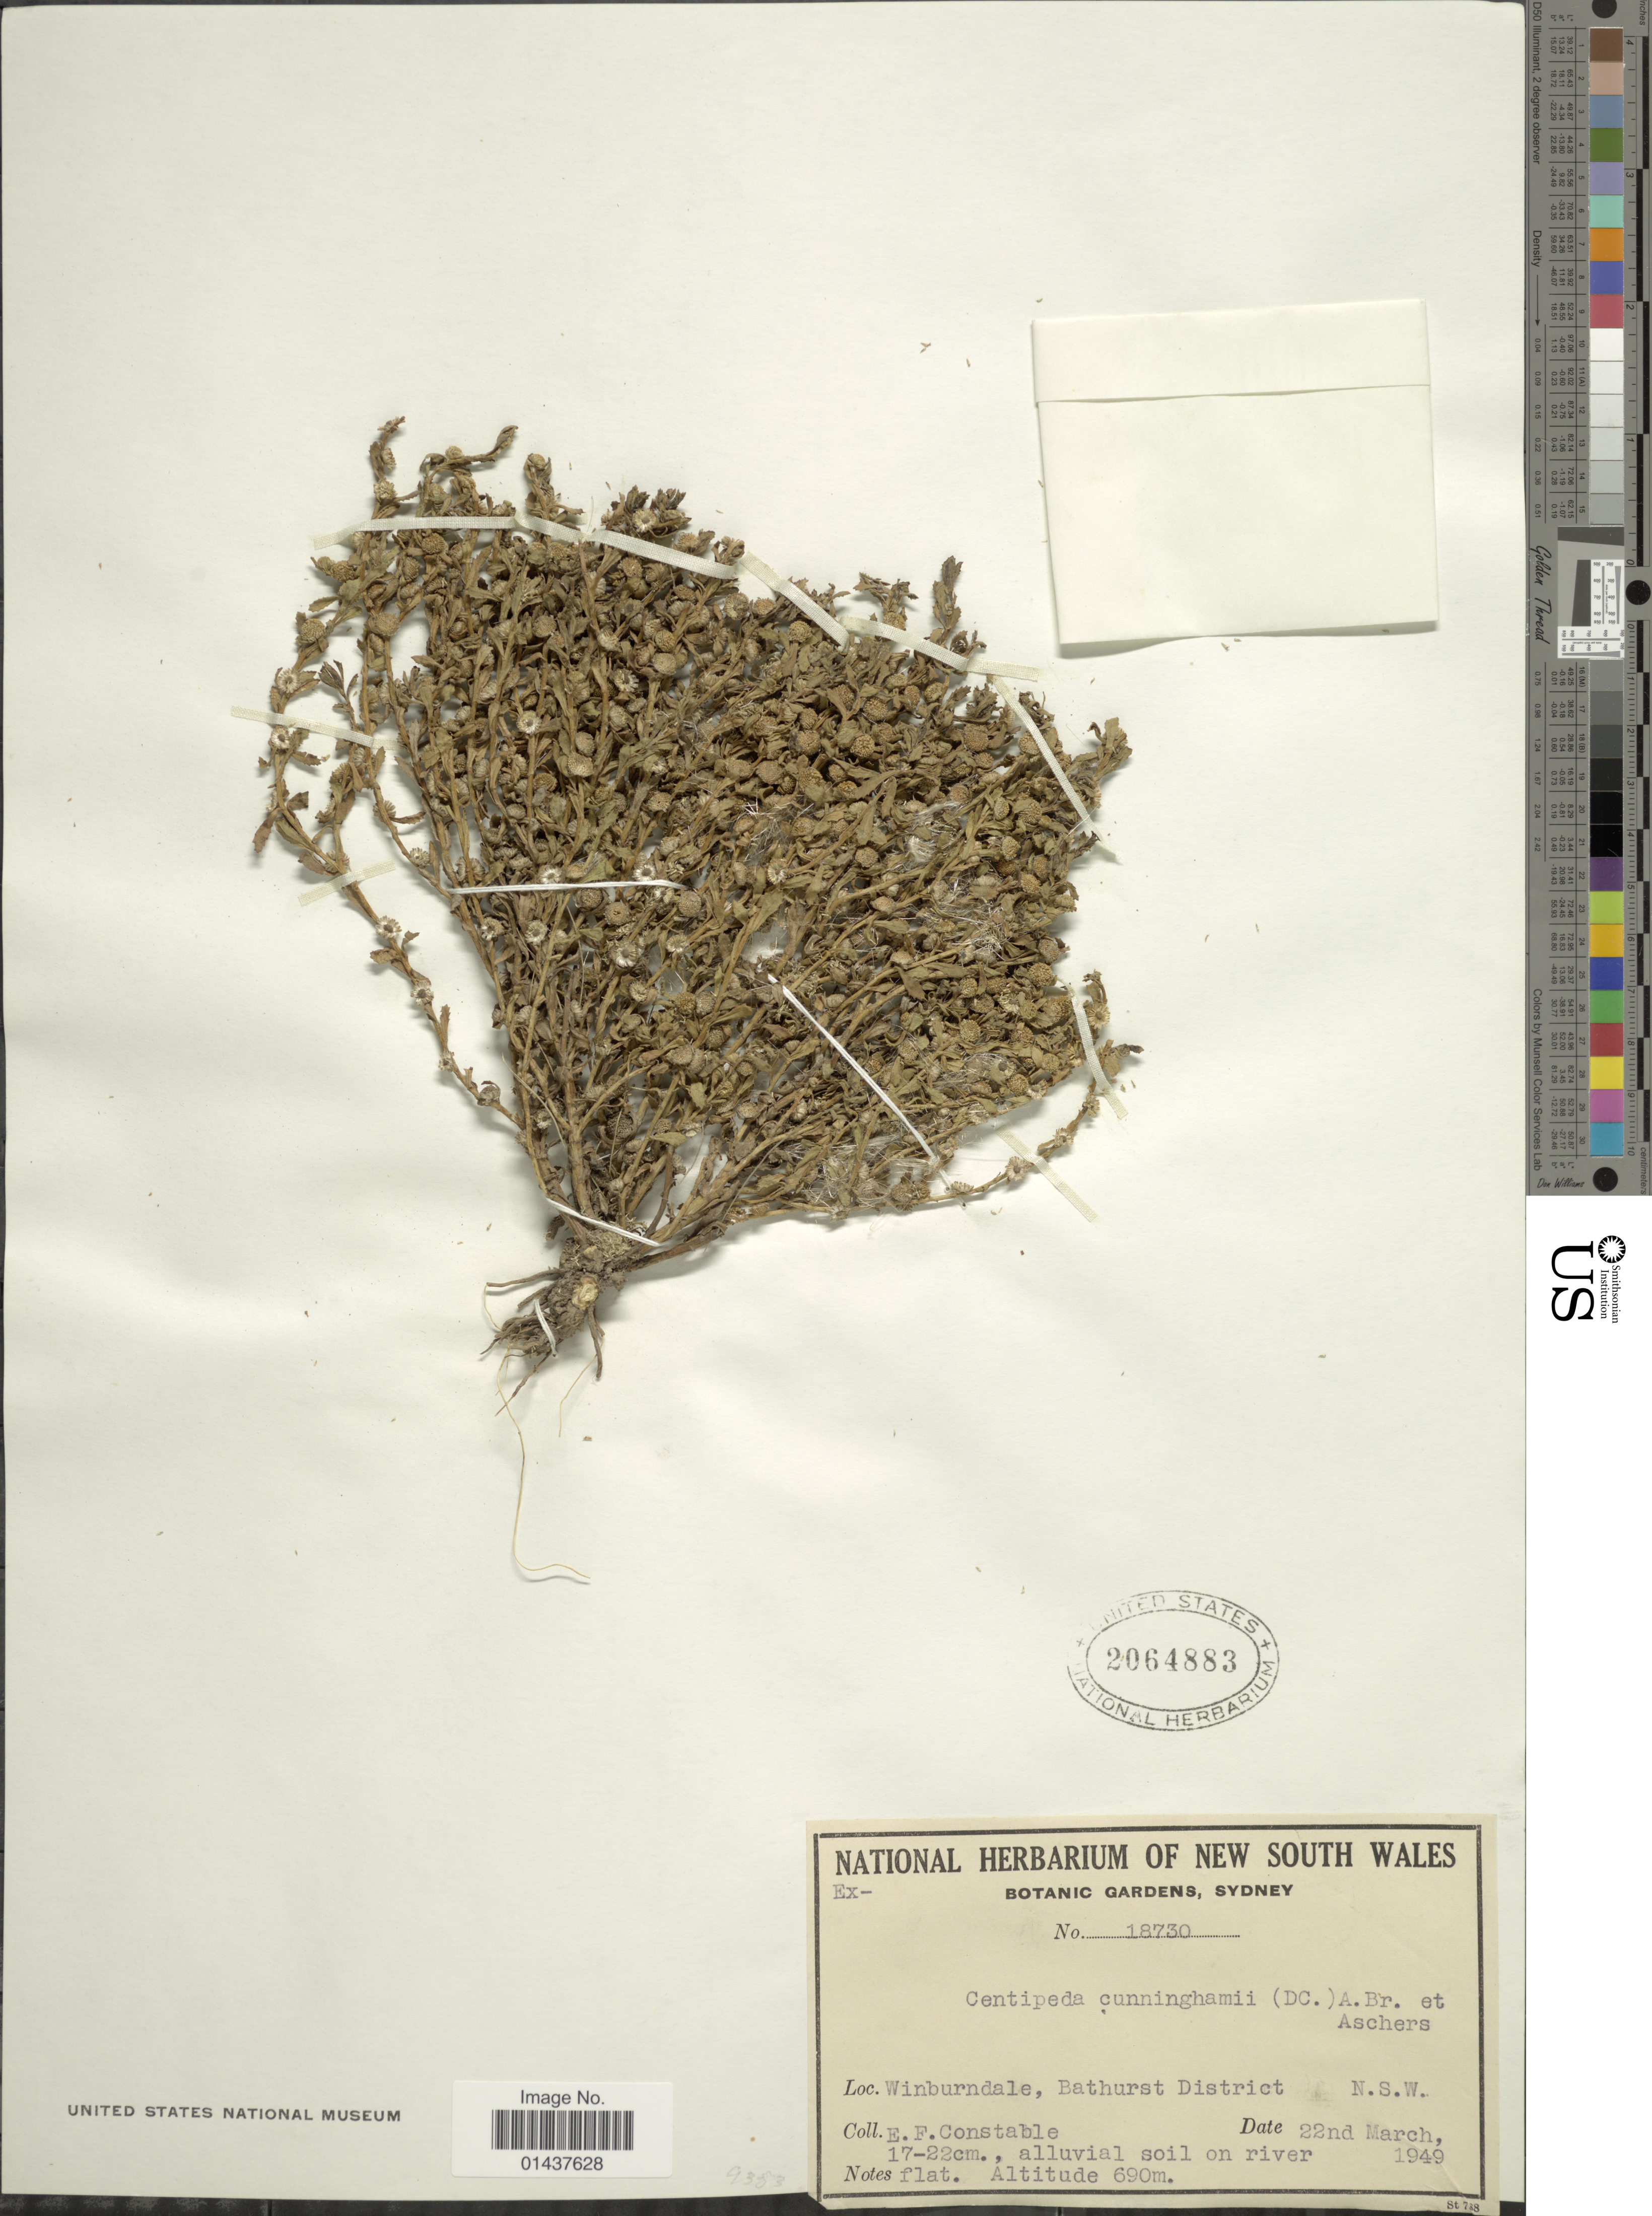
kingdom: Plantae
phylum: Tracheophyta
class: Magnoliopsida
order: Asterales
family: Asteraceae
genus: Centipeda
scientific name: Centipeda cunninghamii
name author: A. Braun & Asch.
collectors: E. F. Constable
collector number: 18730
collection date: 1949-03-22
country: Australia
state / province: New South Wales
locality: Winburndale, Bathurst District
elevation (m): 690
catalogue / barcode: US 2064883